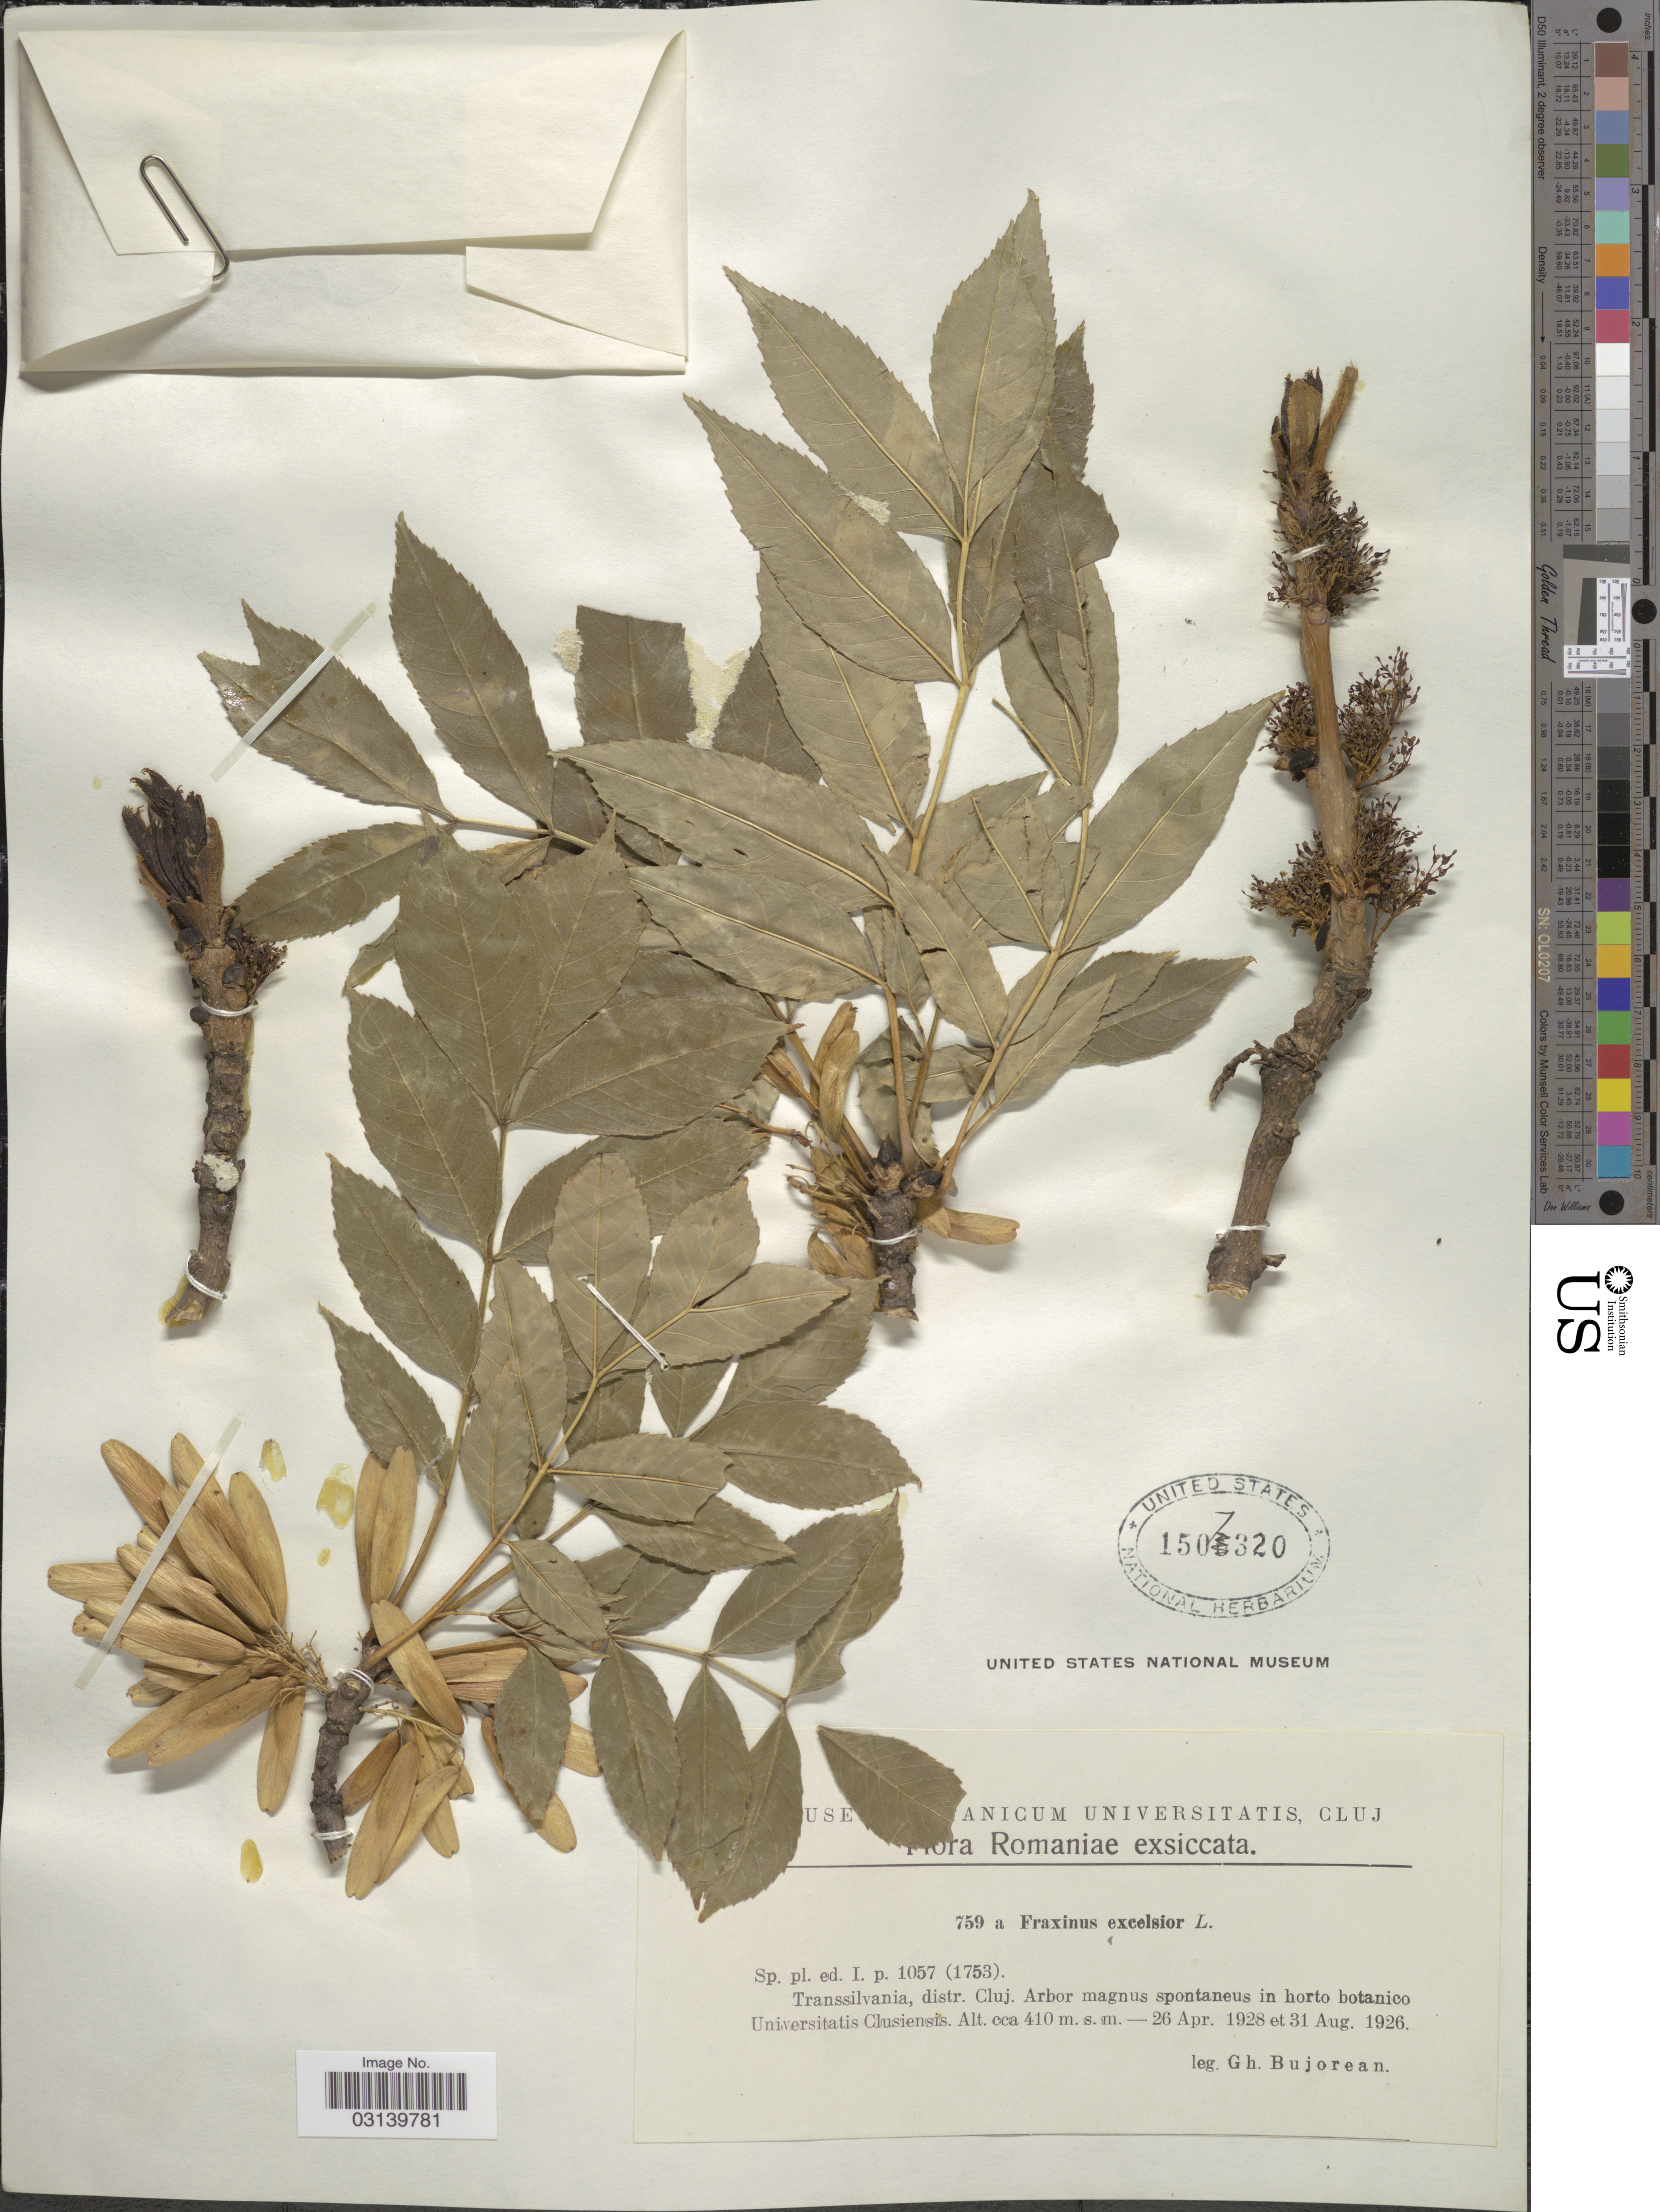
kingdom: Plantae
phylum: Tracheophyta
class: Magnoliopsida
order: Lamiales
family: Oleaceae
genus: Fraxinus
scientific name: Fraxinus excelsior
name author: L.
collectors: G. Bujorean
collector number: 759 a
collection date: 1926-08-31/1928-04-26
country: Romania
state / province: Cluj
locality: Transsilvania, distr. Cluj. Arbor magnus spontaneus in horto botanico Universitatis Clusiensis.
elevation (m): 410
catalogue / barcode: US 1507320